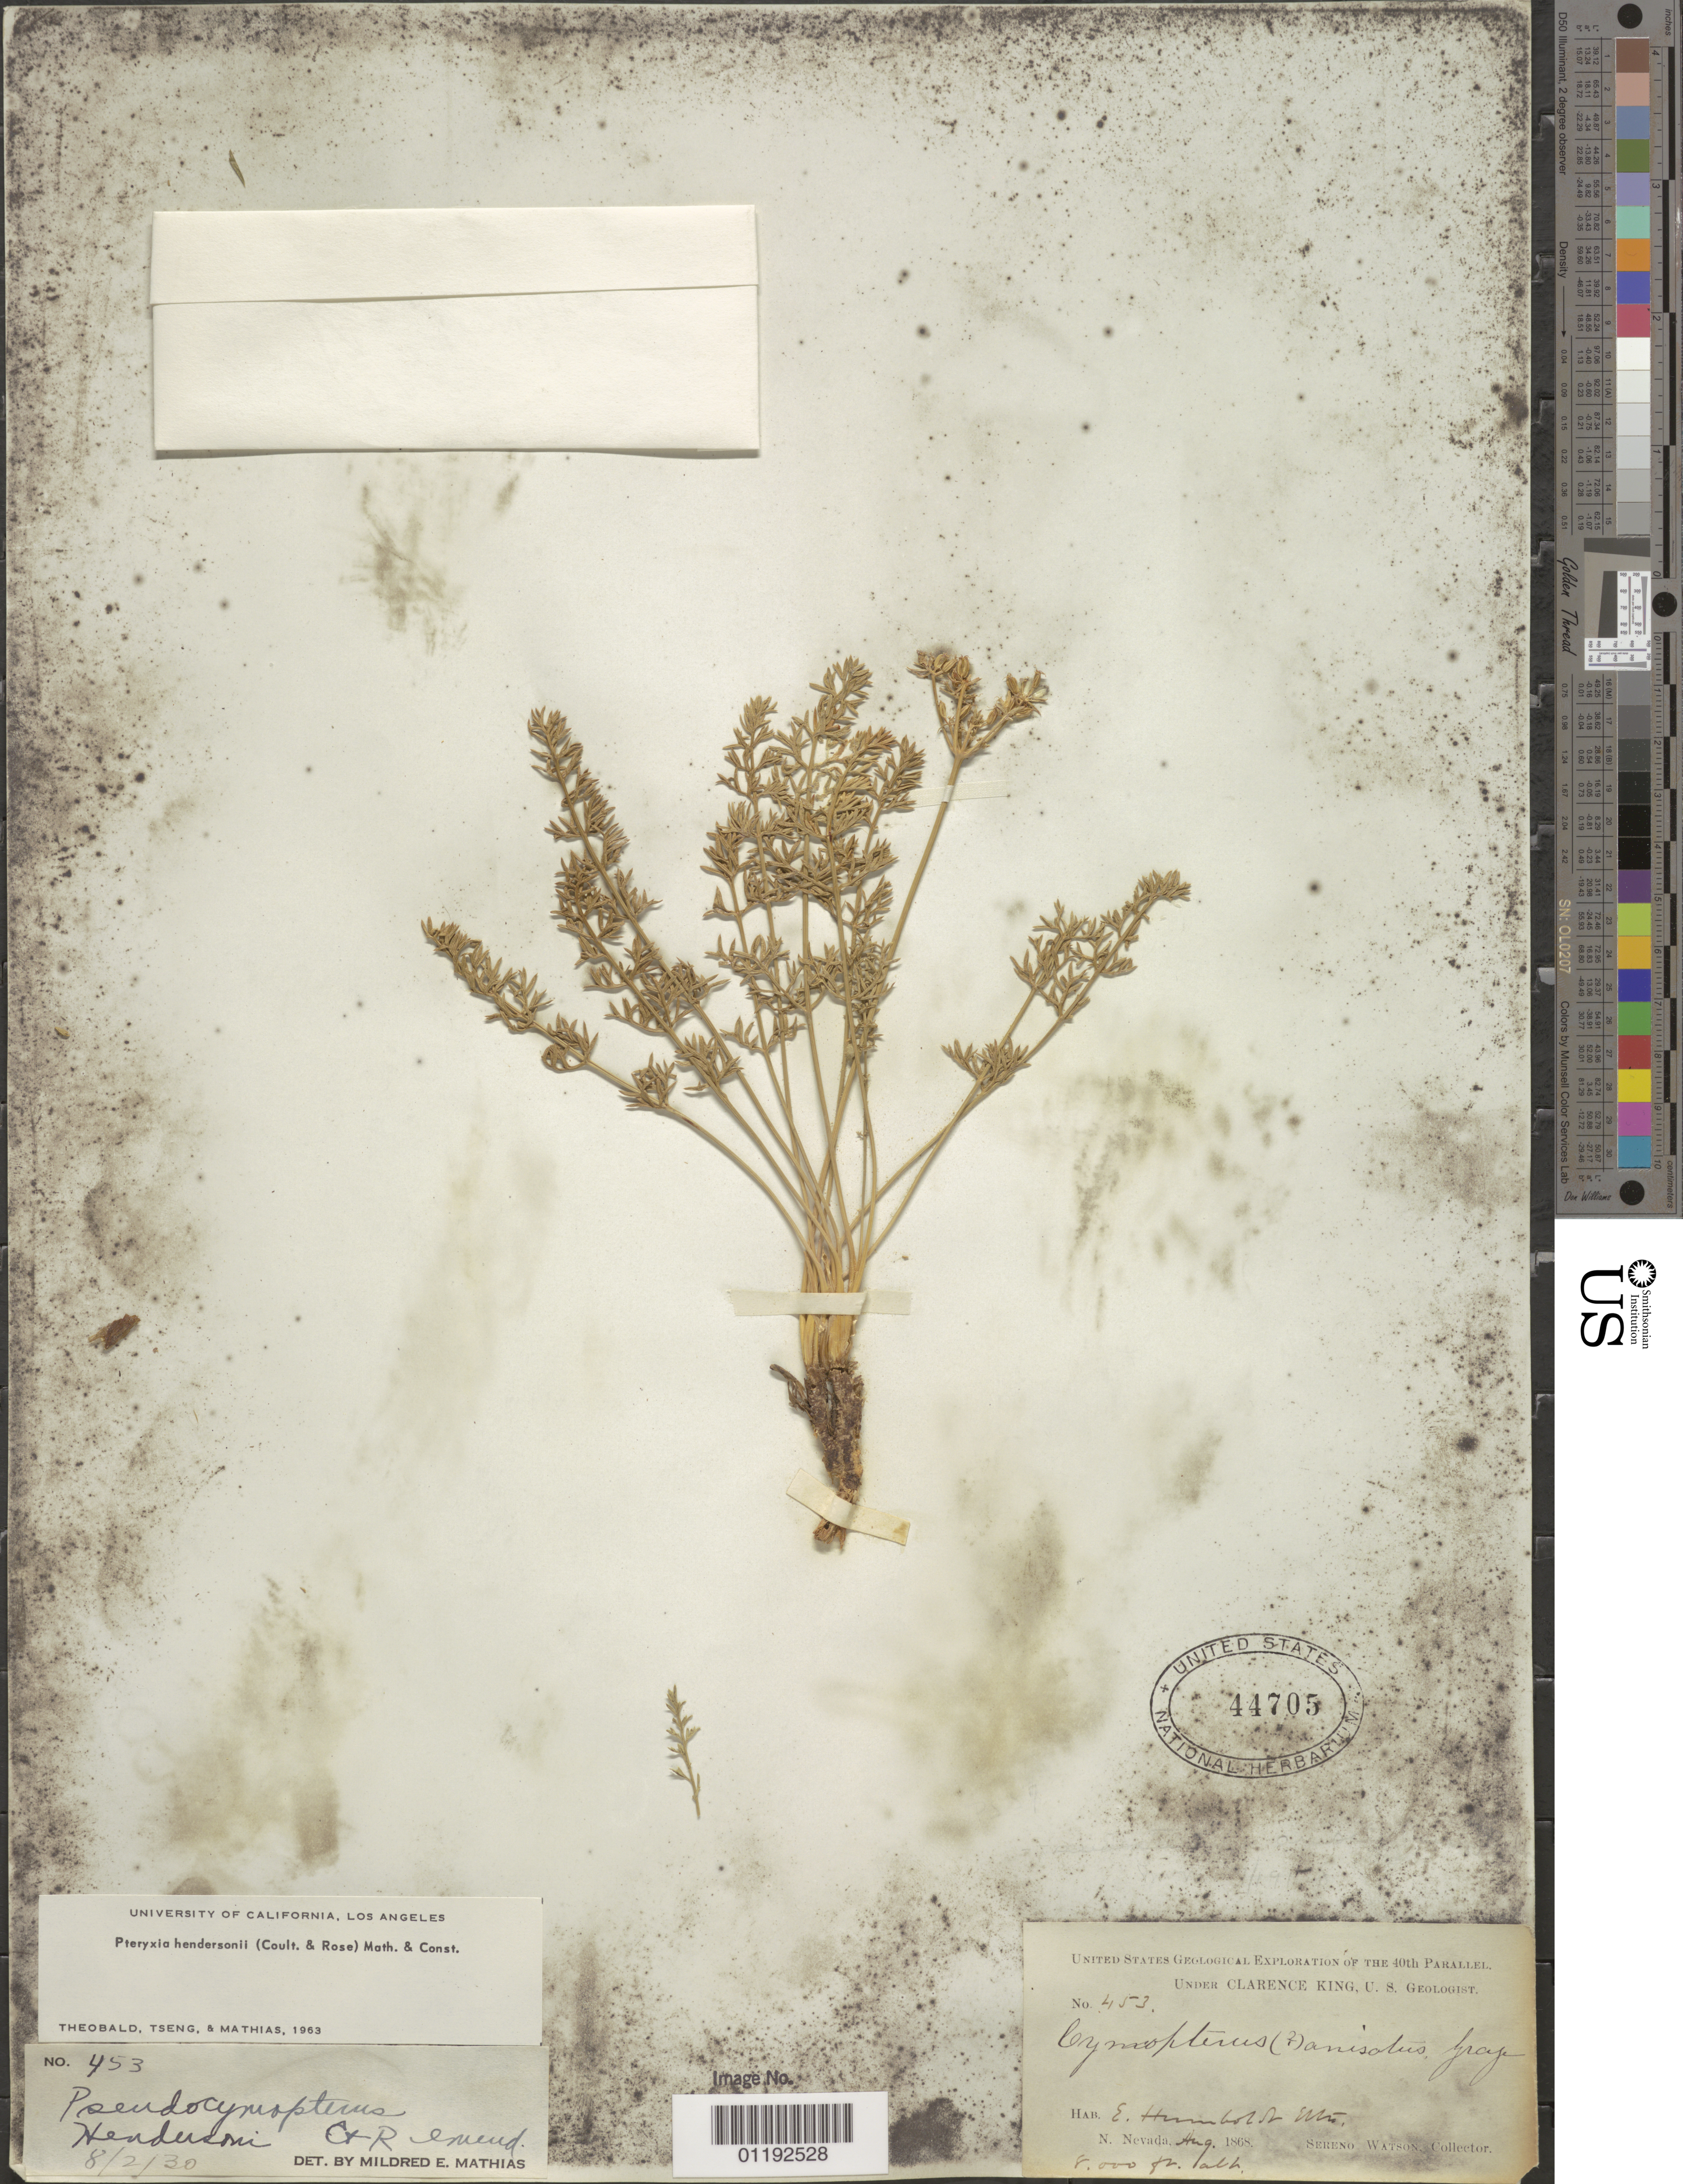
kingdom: Plantae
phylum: Tracheophyta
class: Magnoliopsida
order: Apiales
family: Apiaceae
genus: Pteryxia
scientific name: Pteryxia hendersonii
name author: (J.M. Coult. & Rose) Mathias & Constance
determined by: Theobald, --; Tseng; Mathias, --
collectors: S. Watson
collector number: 453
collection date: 1868-08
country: United States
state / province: Nevada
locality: E Humboldt Mts, N. Nevada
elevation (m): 2438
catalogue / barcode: US 44705